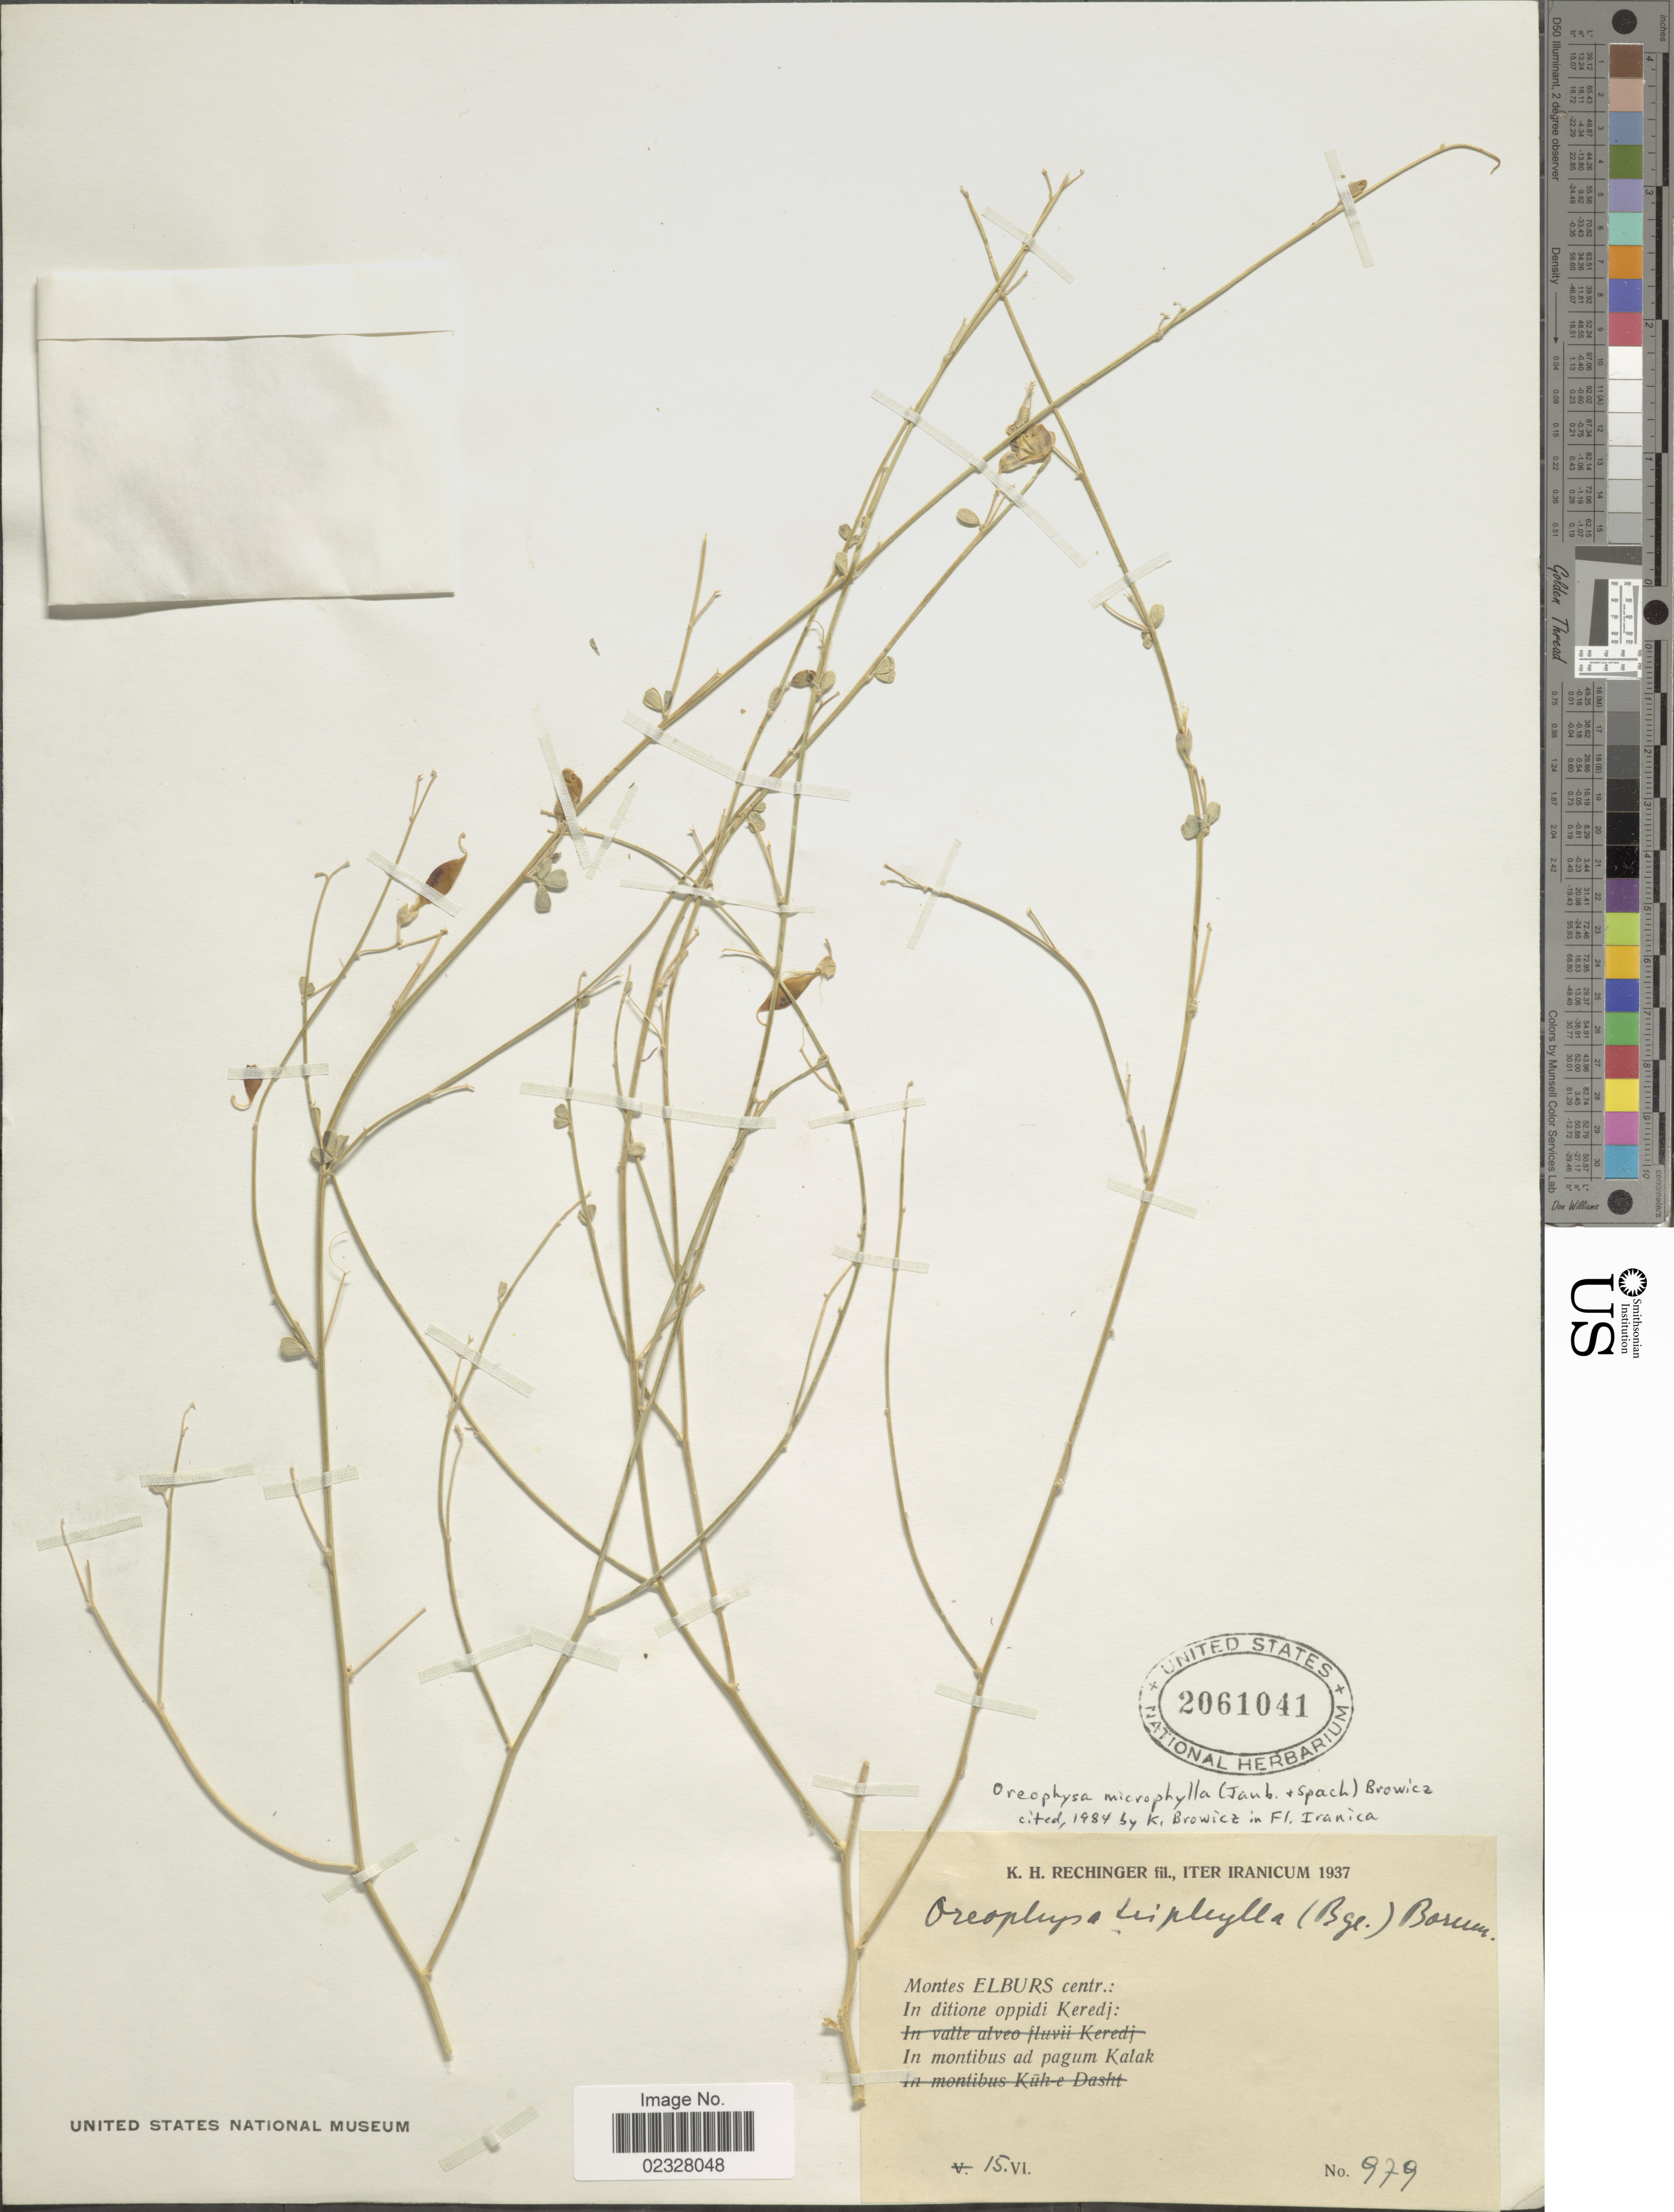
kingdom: Plantae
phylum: Tracheophyta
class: Magnoliopsida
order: Fabales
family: Fabaceae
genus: Oreophysa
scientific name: Oreophysa microphylla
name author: (Jaub. & Spach) Browicz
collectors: K. H. Rechinger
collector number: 979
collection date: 1937-06-15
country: Iran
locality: Iranicum. Montes Elburs centr.: In ditione oppidi Keredj: In montibus ad pagum Kalak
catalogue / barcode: US 2061041